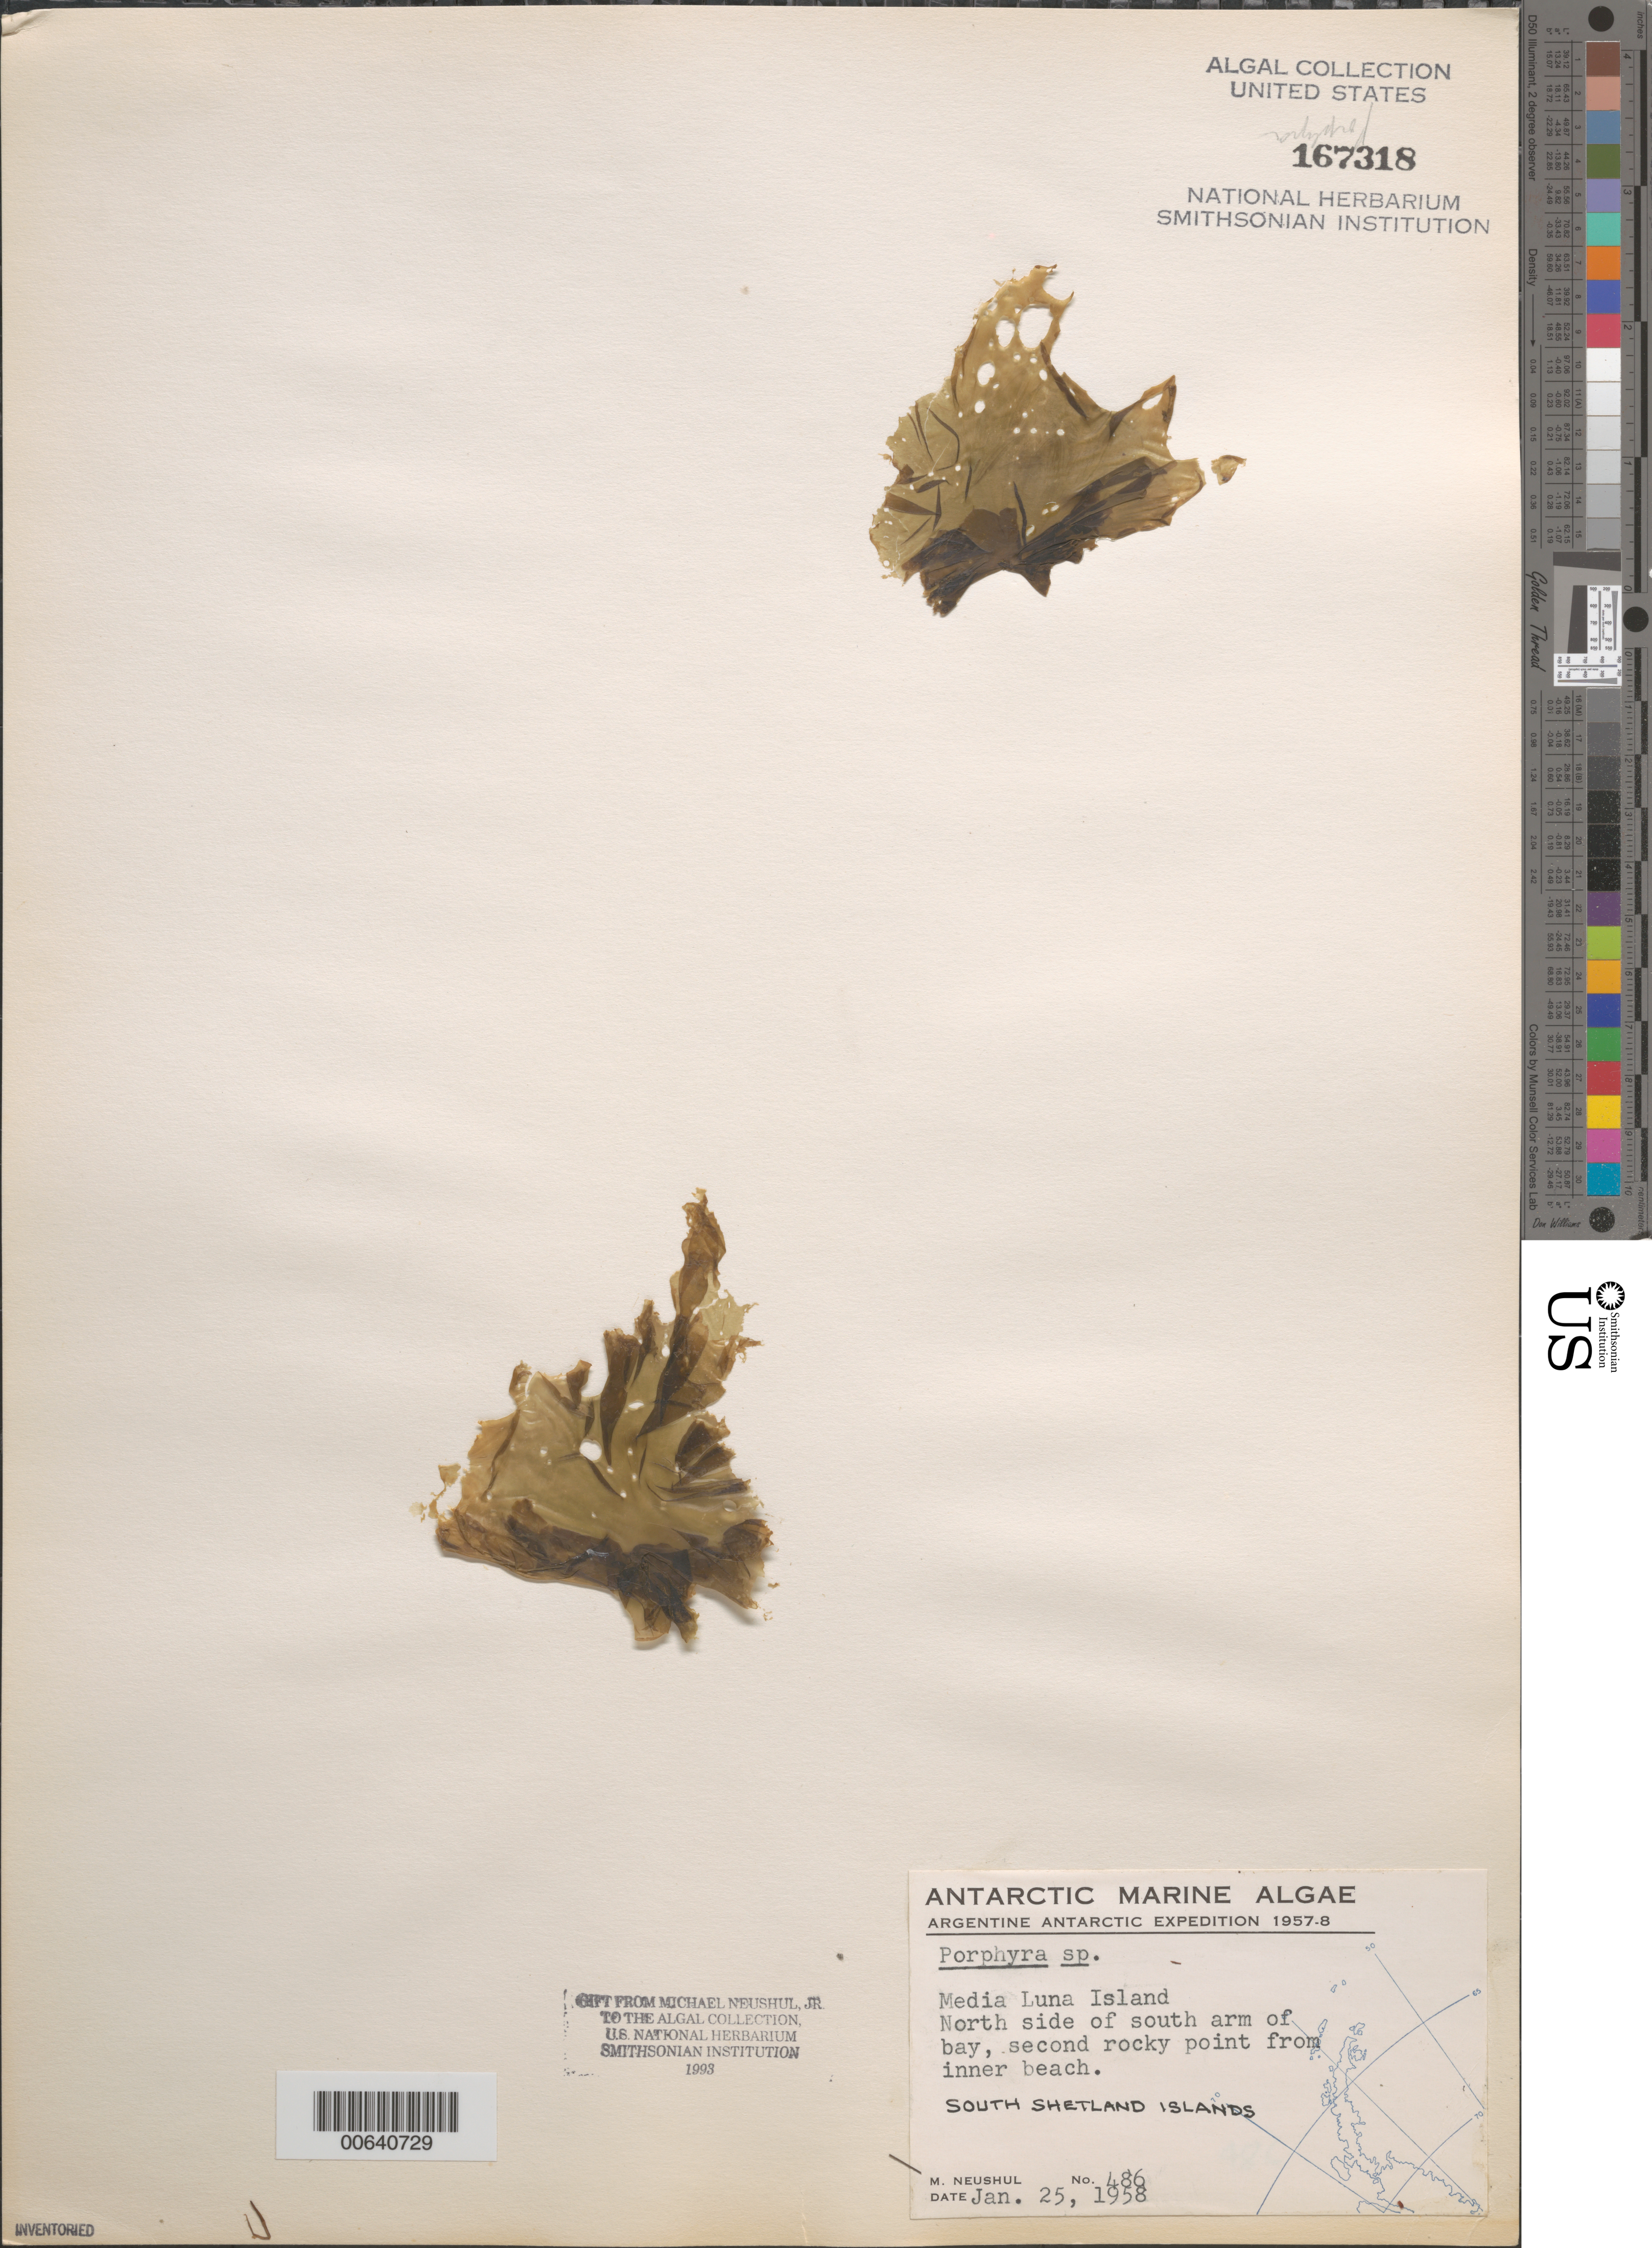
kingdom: Plantae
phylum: Rhodophyta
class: Bangiophyceae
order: Bangiales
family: Bangiaceae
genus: Porphyra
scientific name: Porphyra sp.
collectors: M. Neushul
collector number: Neushul 486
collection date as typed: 25 Jan 1958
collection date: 1958-01-25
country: Antarctica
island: Half Moon Island (Media Luna Island)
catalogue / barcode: US 167318